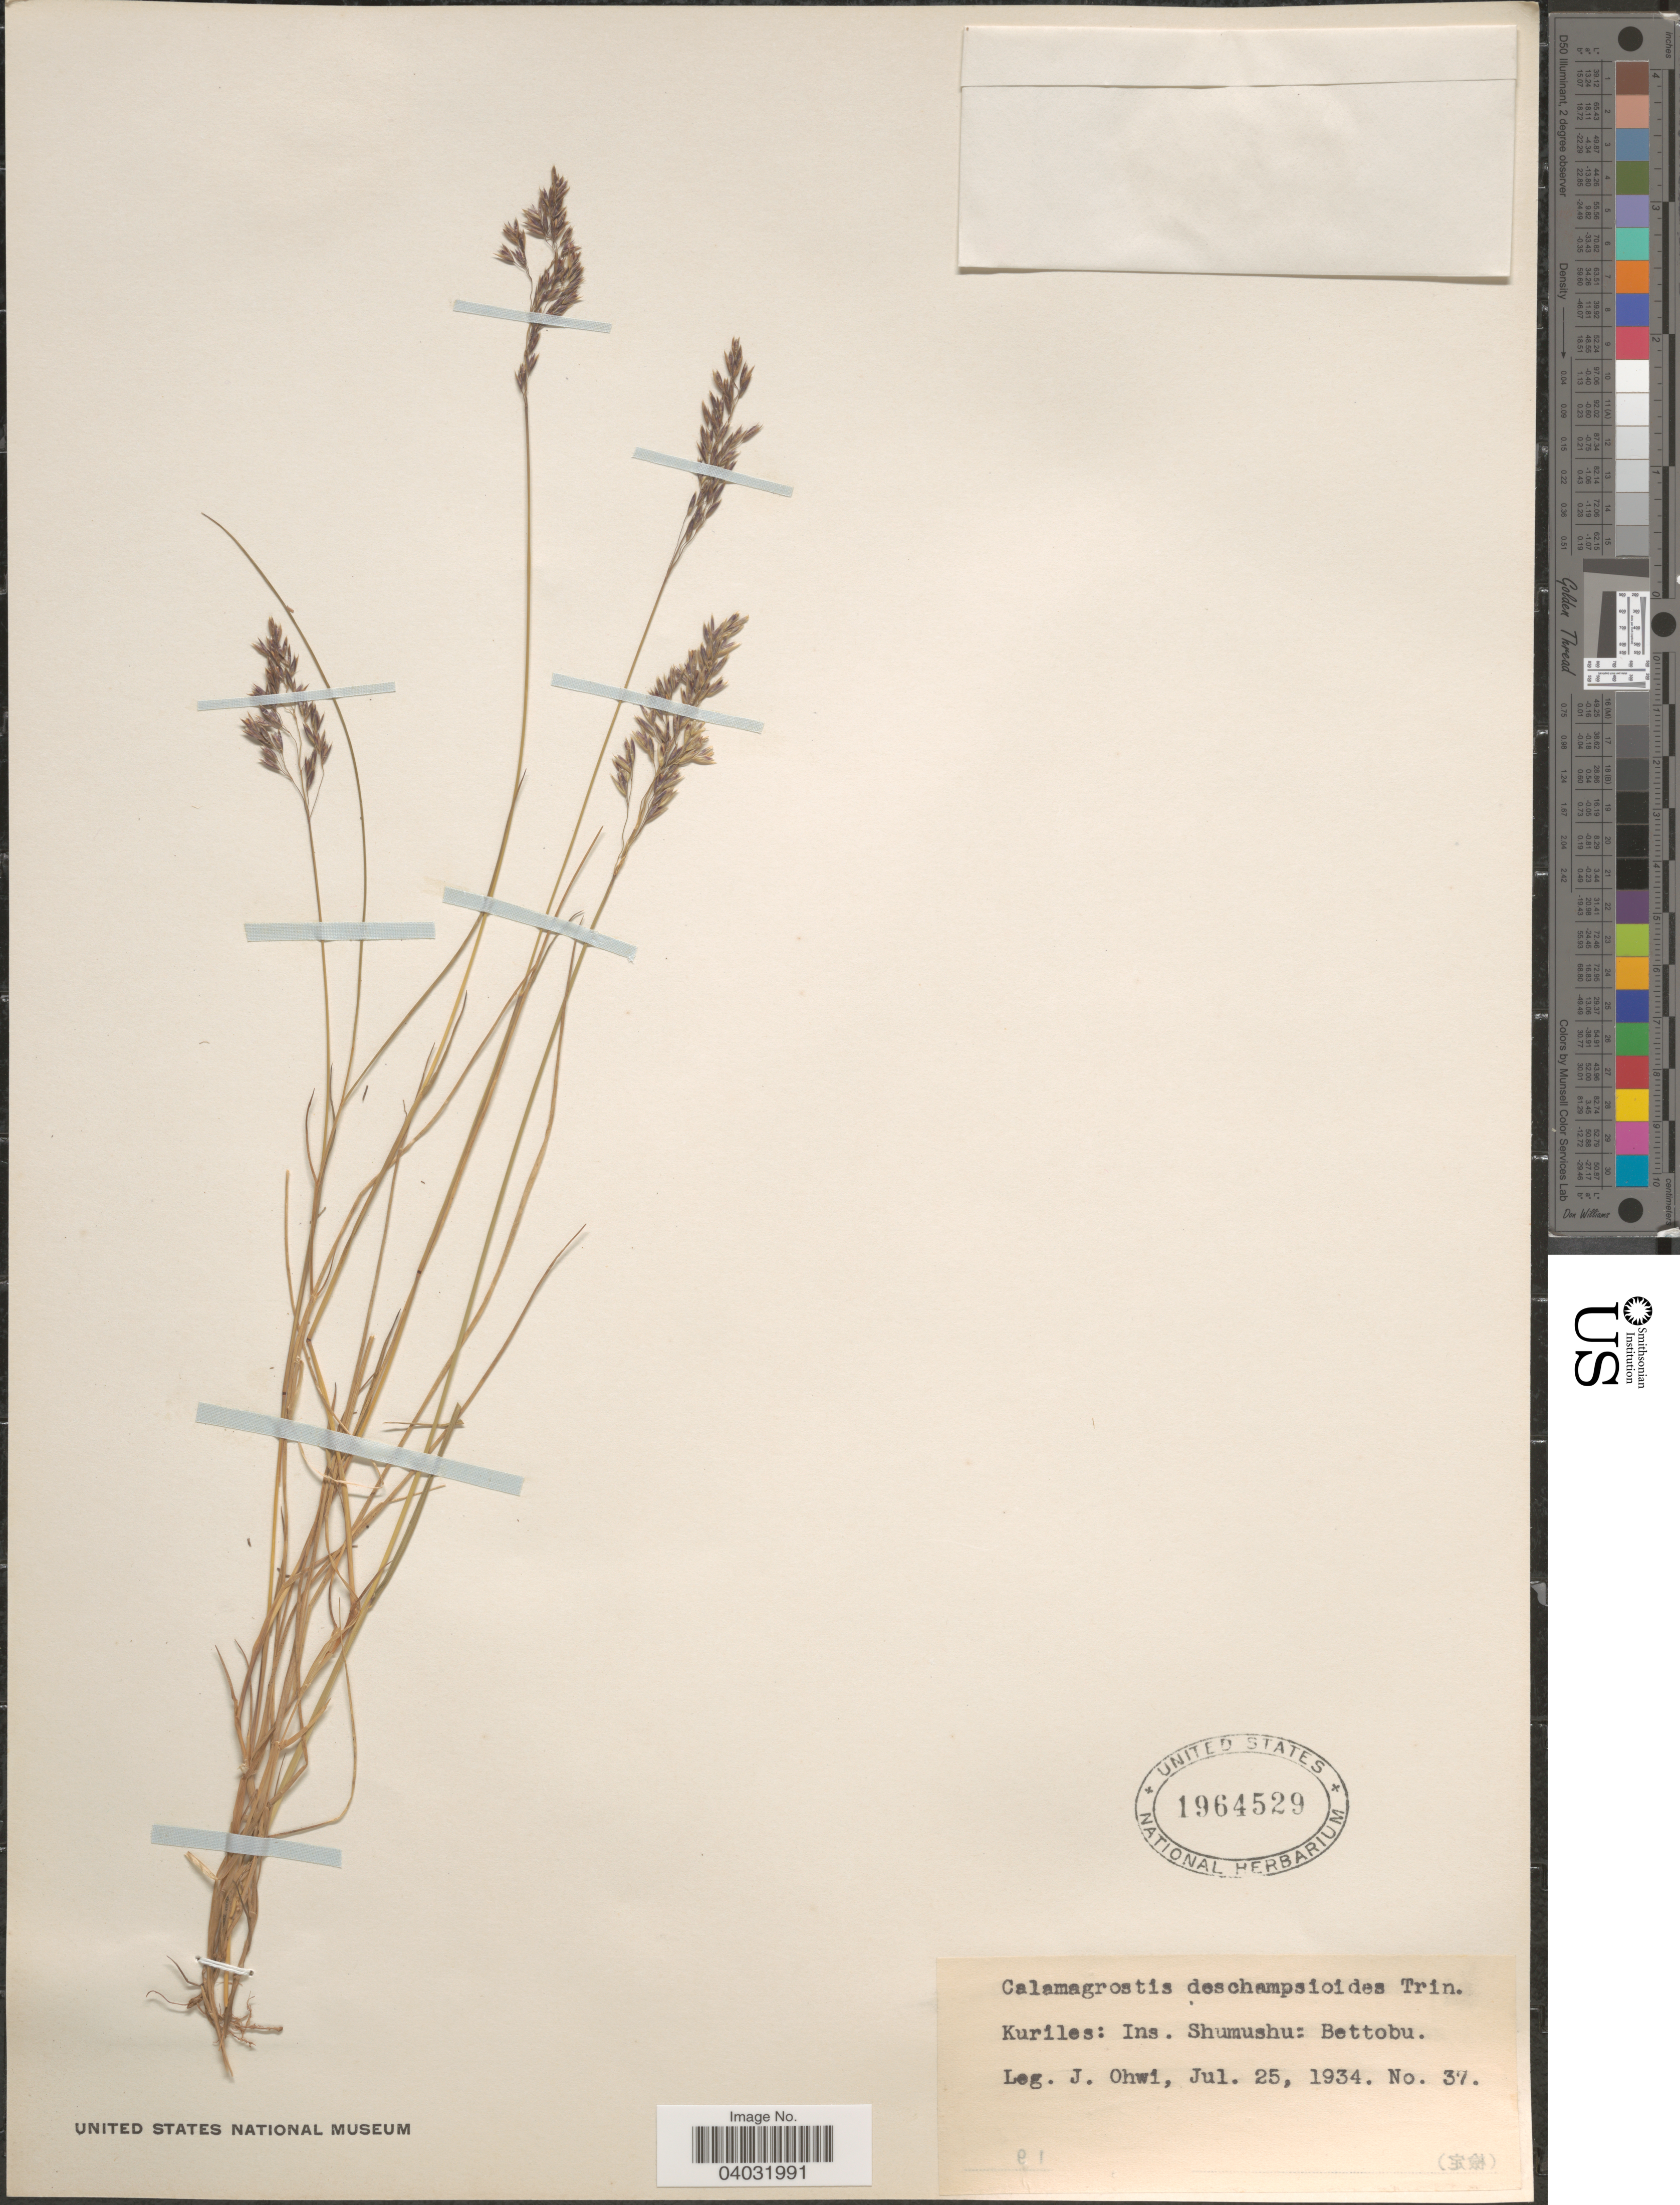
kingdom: Plantae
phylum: Tracheophyta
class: Liliopsida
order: Poales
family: Poaceae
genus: Calamagrostis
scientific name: Calamagrostis deschampsioides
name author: Trin.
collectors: J. Ohwi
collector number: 37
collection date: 1934-07-25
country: Russian Federation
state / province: Sakhalin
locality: Kuriles: Ins. Shumushu: Bettobu.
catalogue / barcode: US 1964529